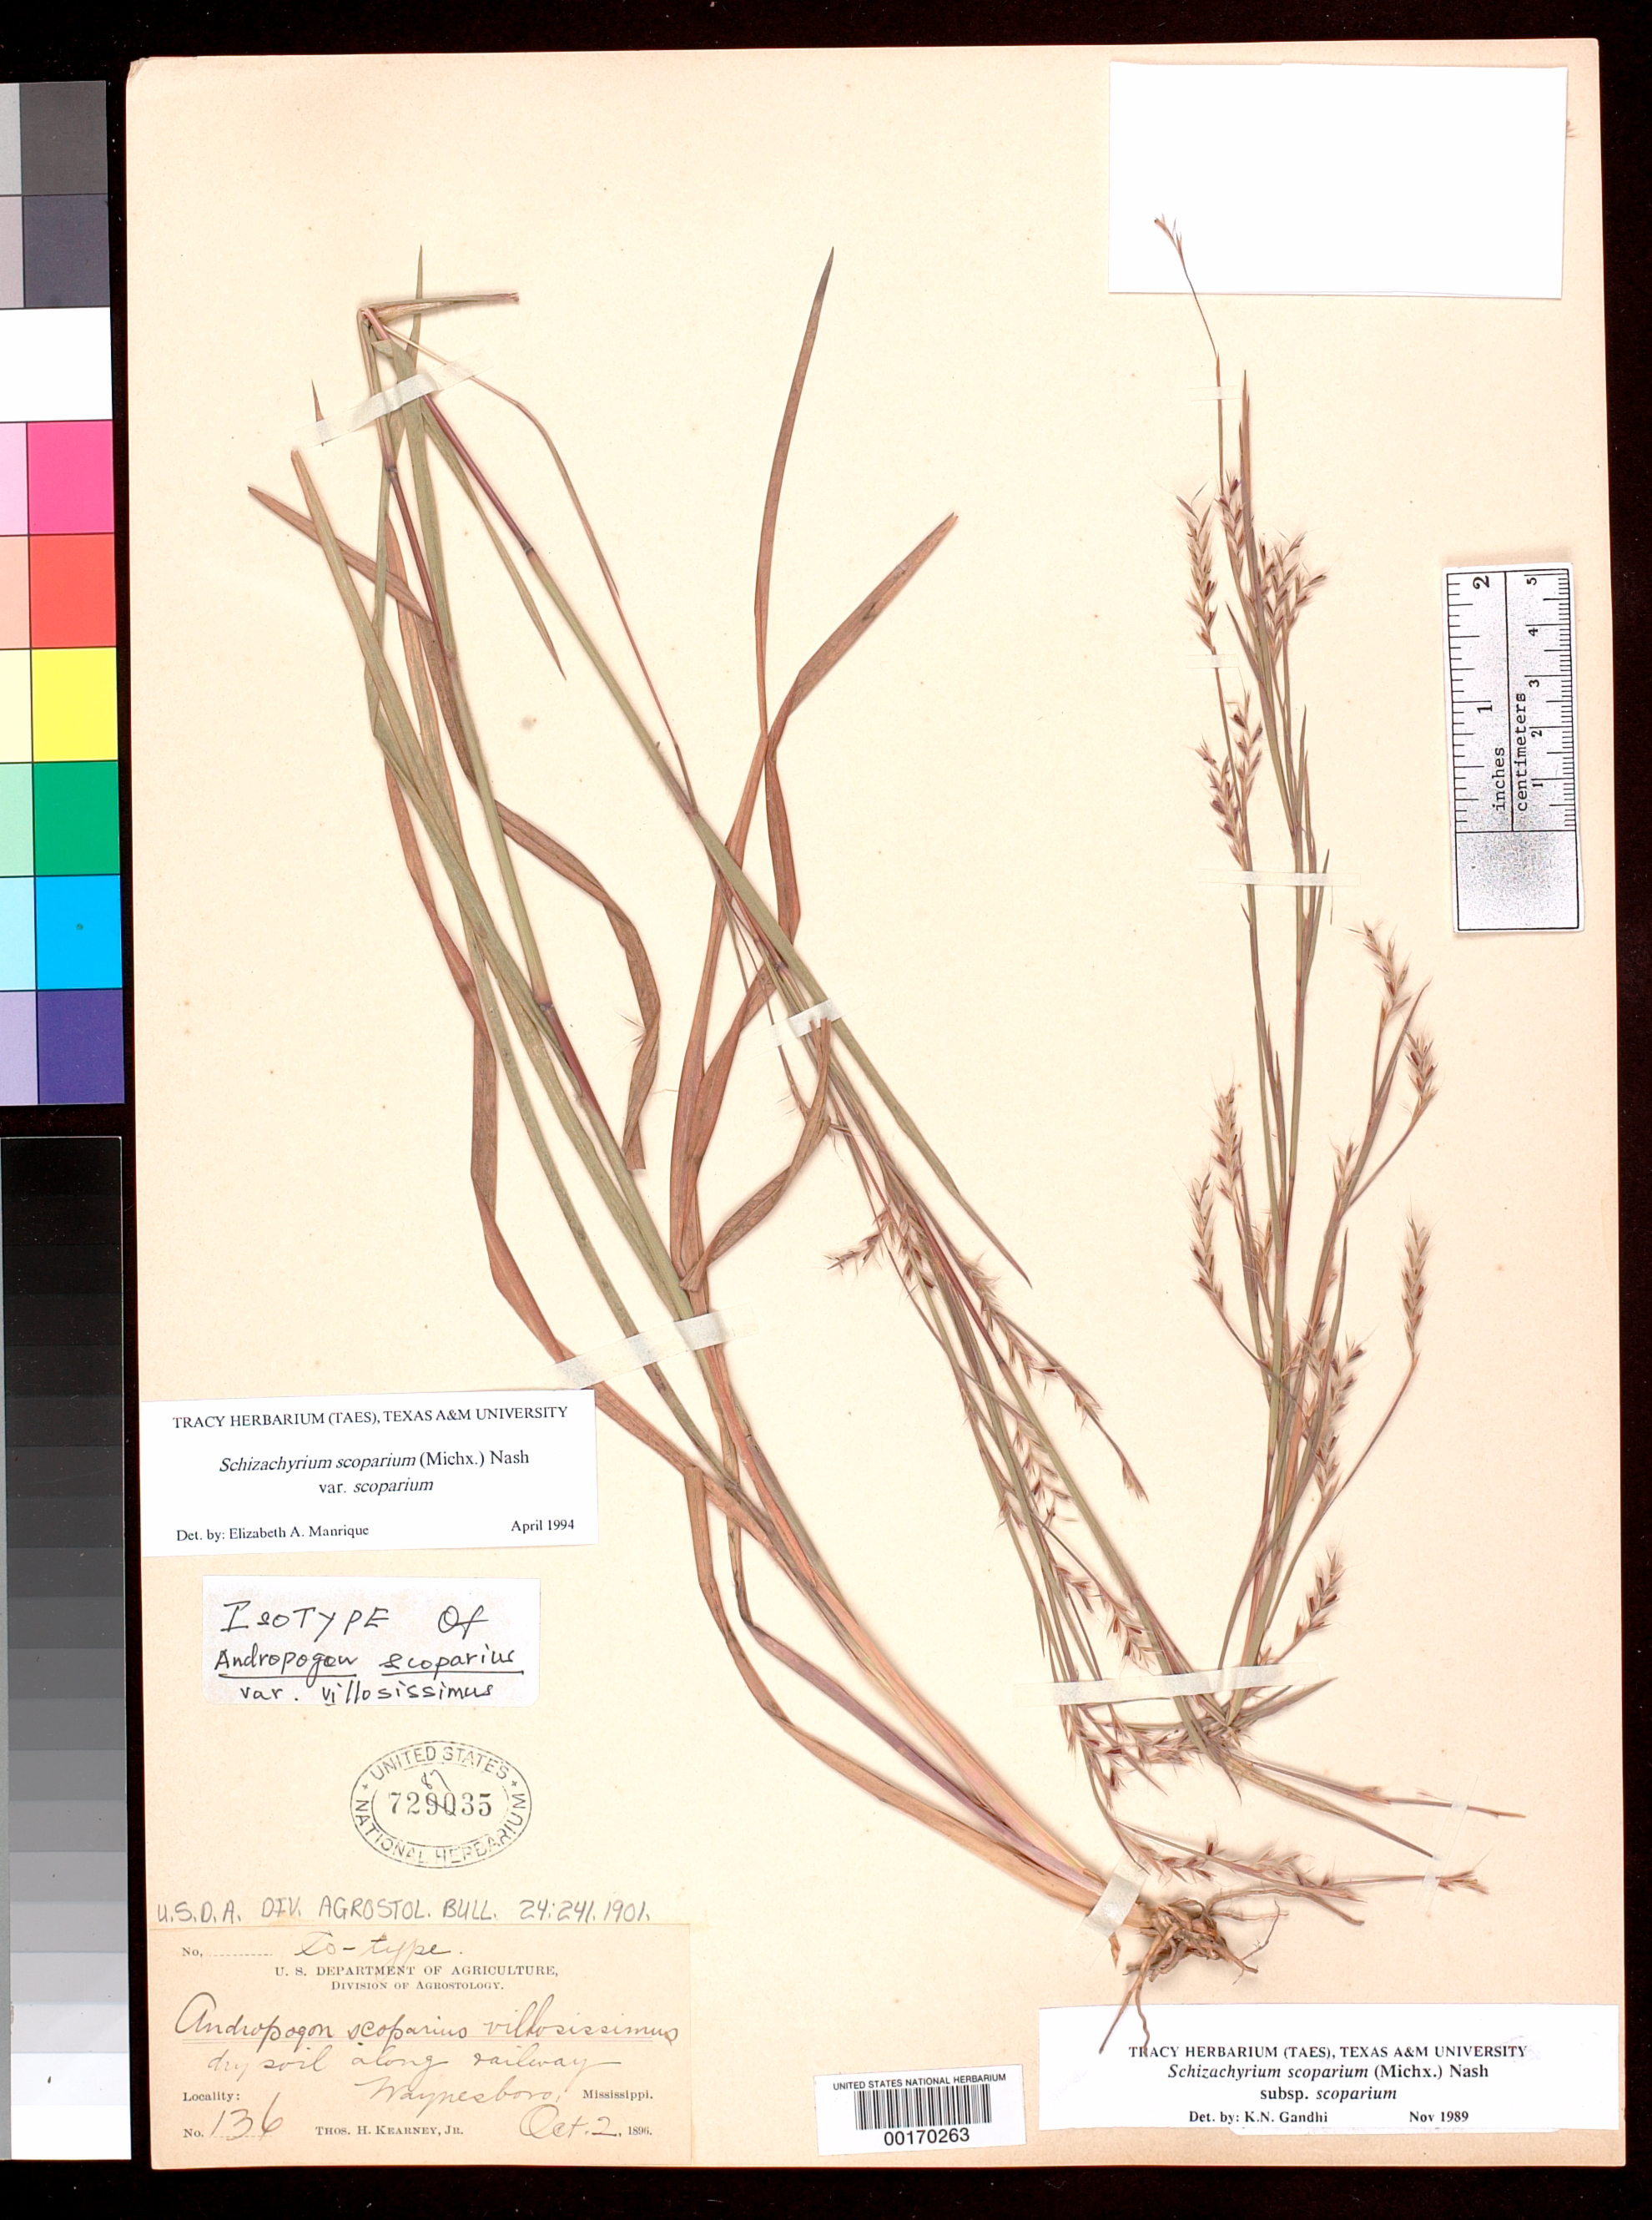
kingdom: Plantae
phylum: Tracheophyta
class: Liliopsida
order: Poales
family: Poaceae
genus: Andropogon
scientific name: Andropogon scoparius var. villosissmus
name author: Kearney in Scribn. & P.W. Ball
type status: Isotype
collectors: T. H. Kearney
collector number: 136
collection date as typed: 02 Oct 1896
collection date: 1896-10-02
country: United States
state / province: Mississippi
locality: Waynesboro.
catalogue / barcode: US 728735